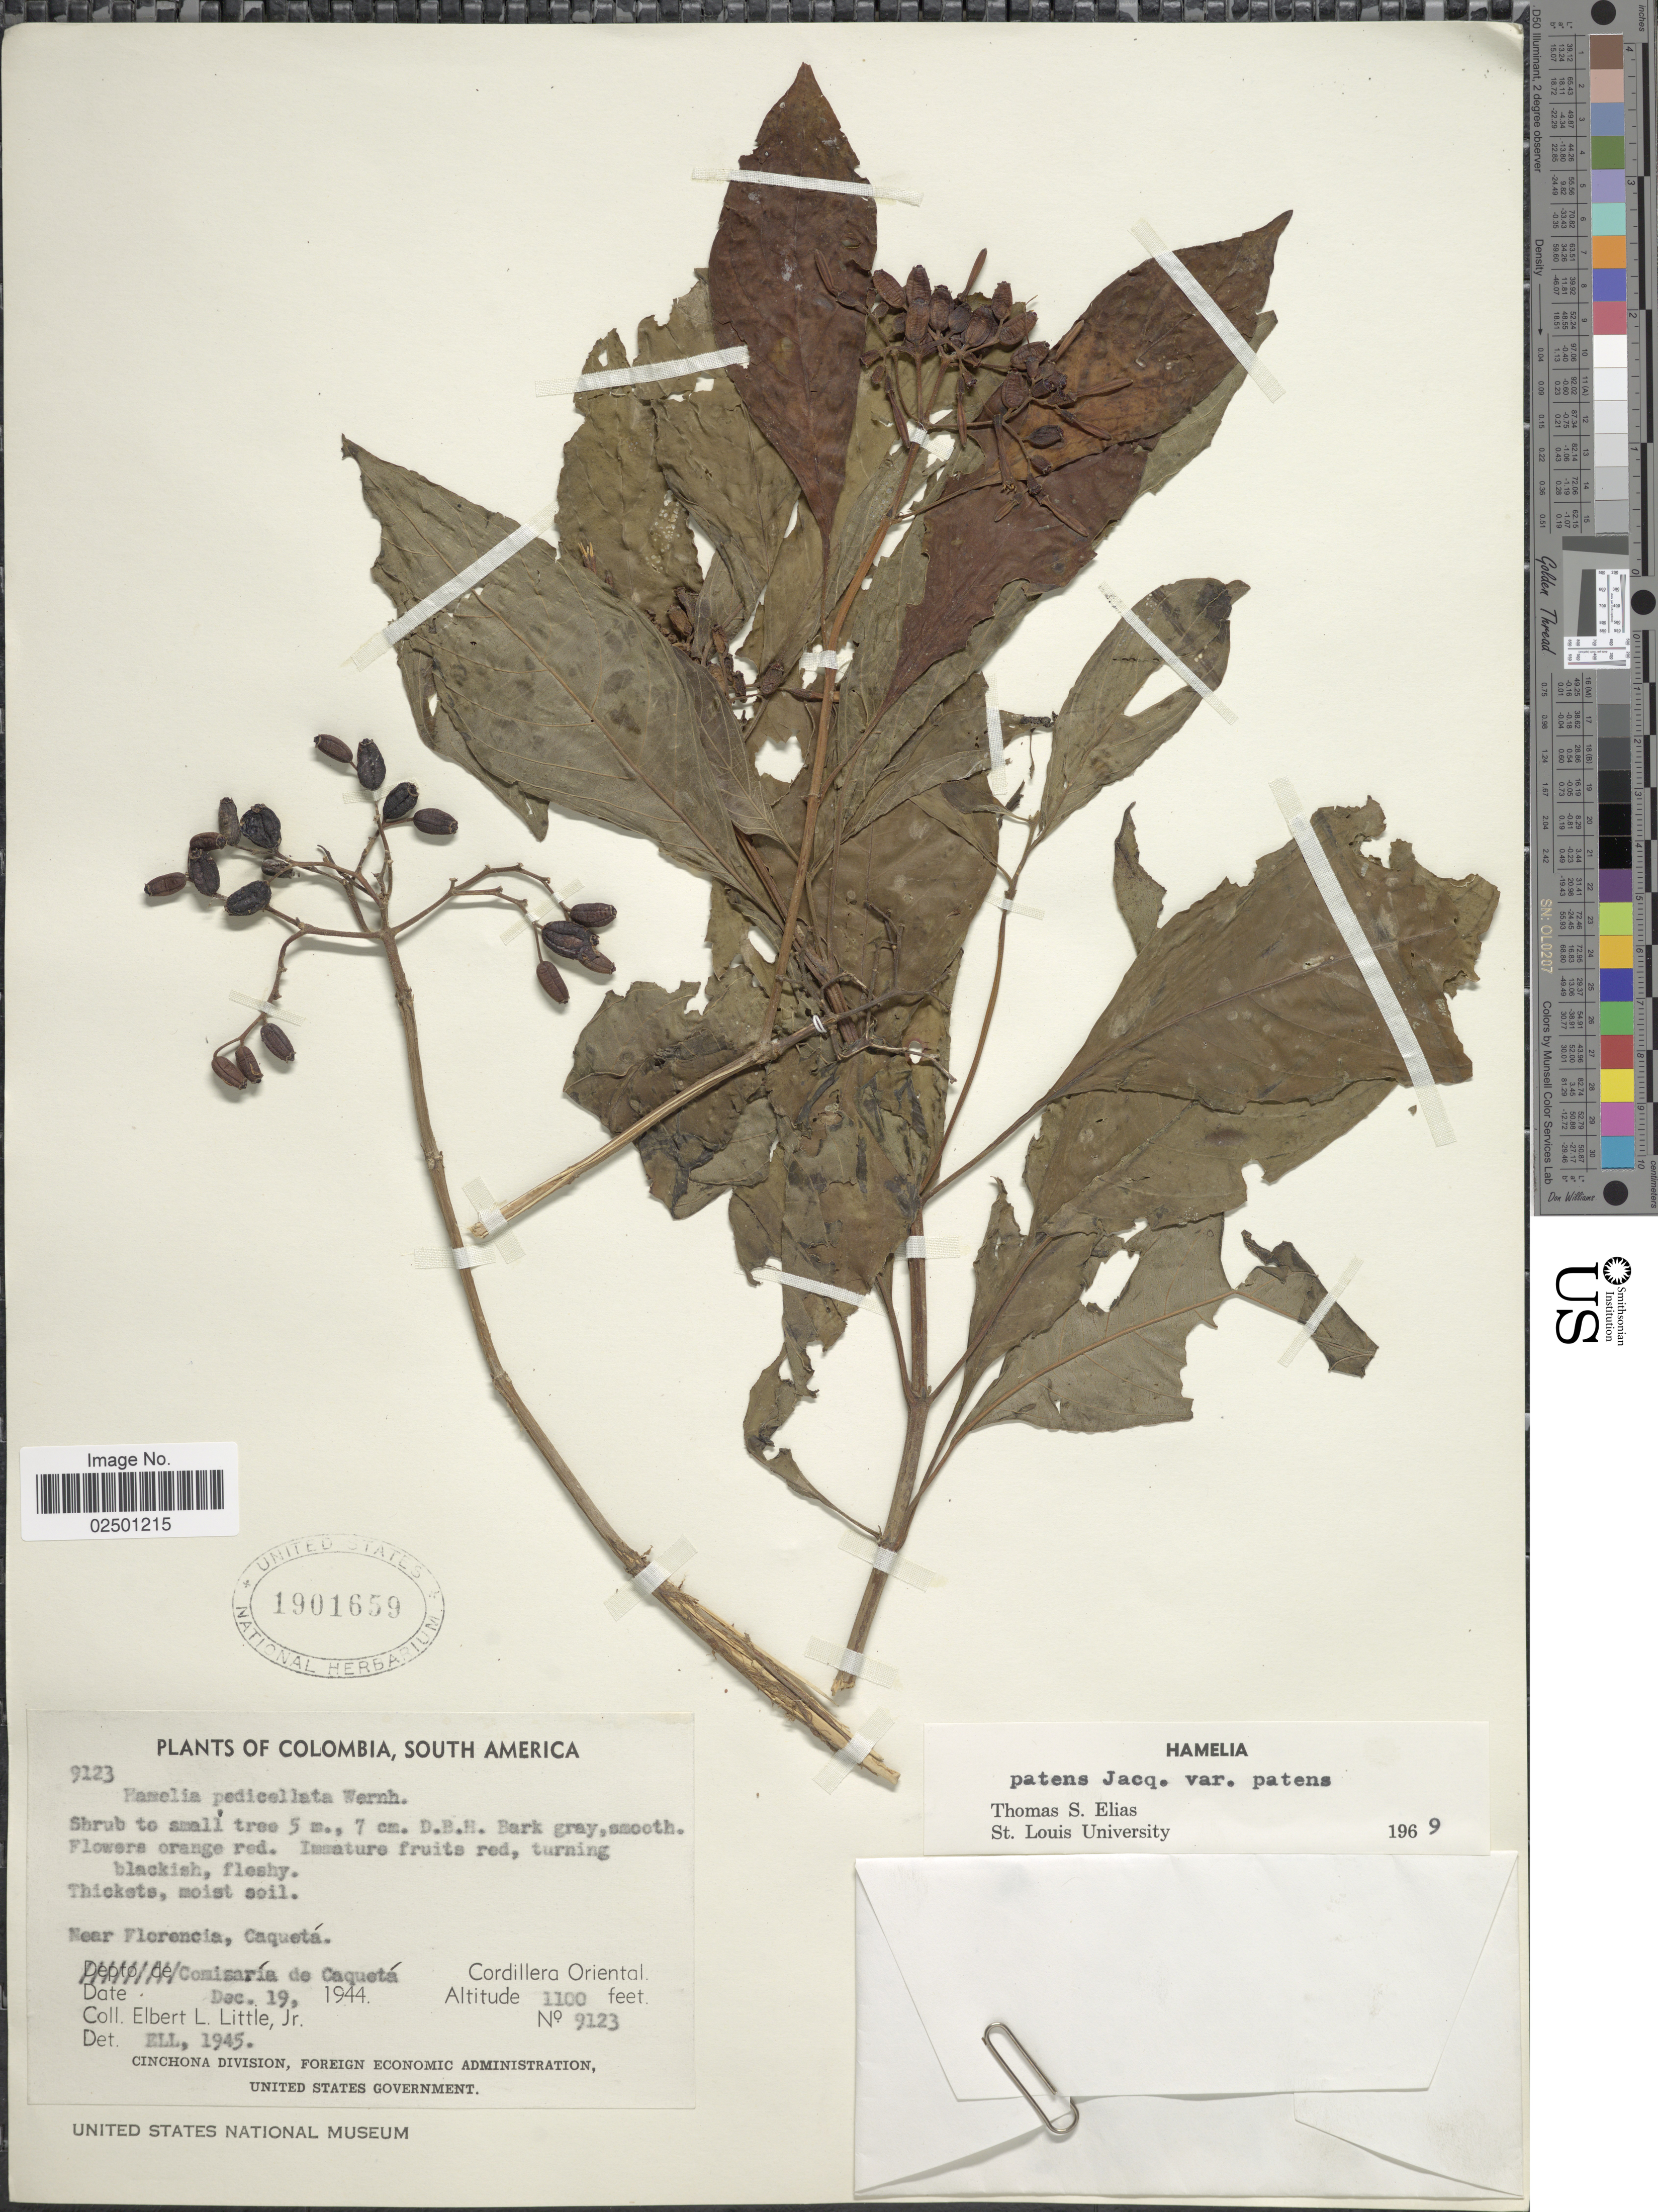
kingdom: Plantae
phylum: Tracheophyta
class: Magnoliopsida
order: Gentianales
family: Rubiaceae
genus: Hamelia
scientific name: Hamelia patens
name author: Jacq.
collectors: E. L. Little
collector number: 9123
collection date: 1944-12-19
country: Colombia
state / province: Caquetá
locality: Near Florencia. Comisaria de Caqueta. Cordillera Oriental.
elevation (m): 335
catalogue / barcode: US 1901659